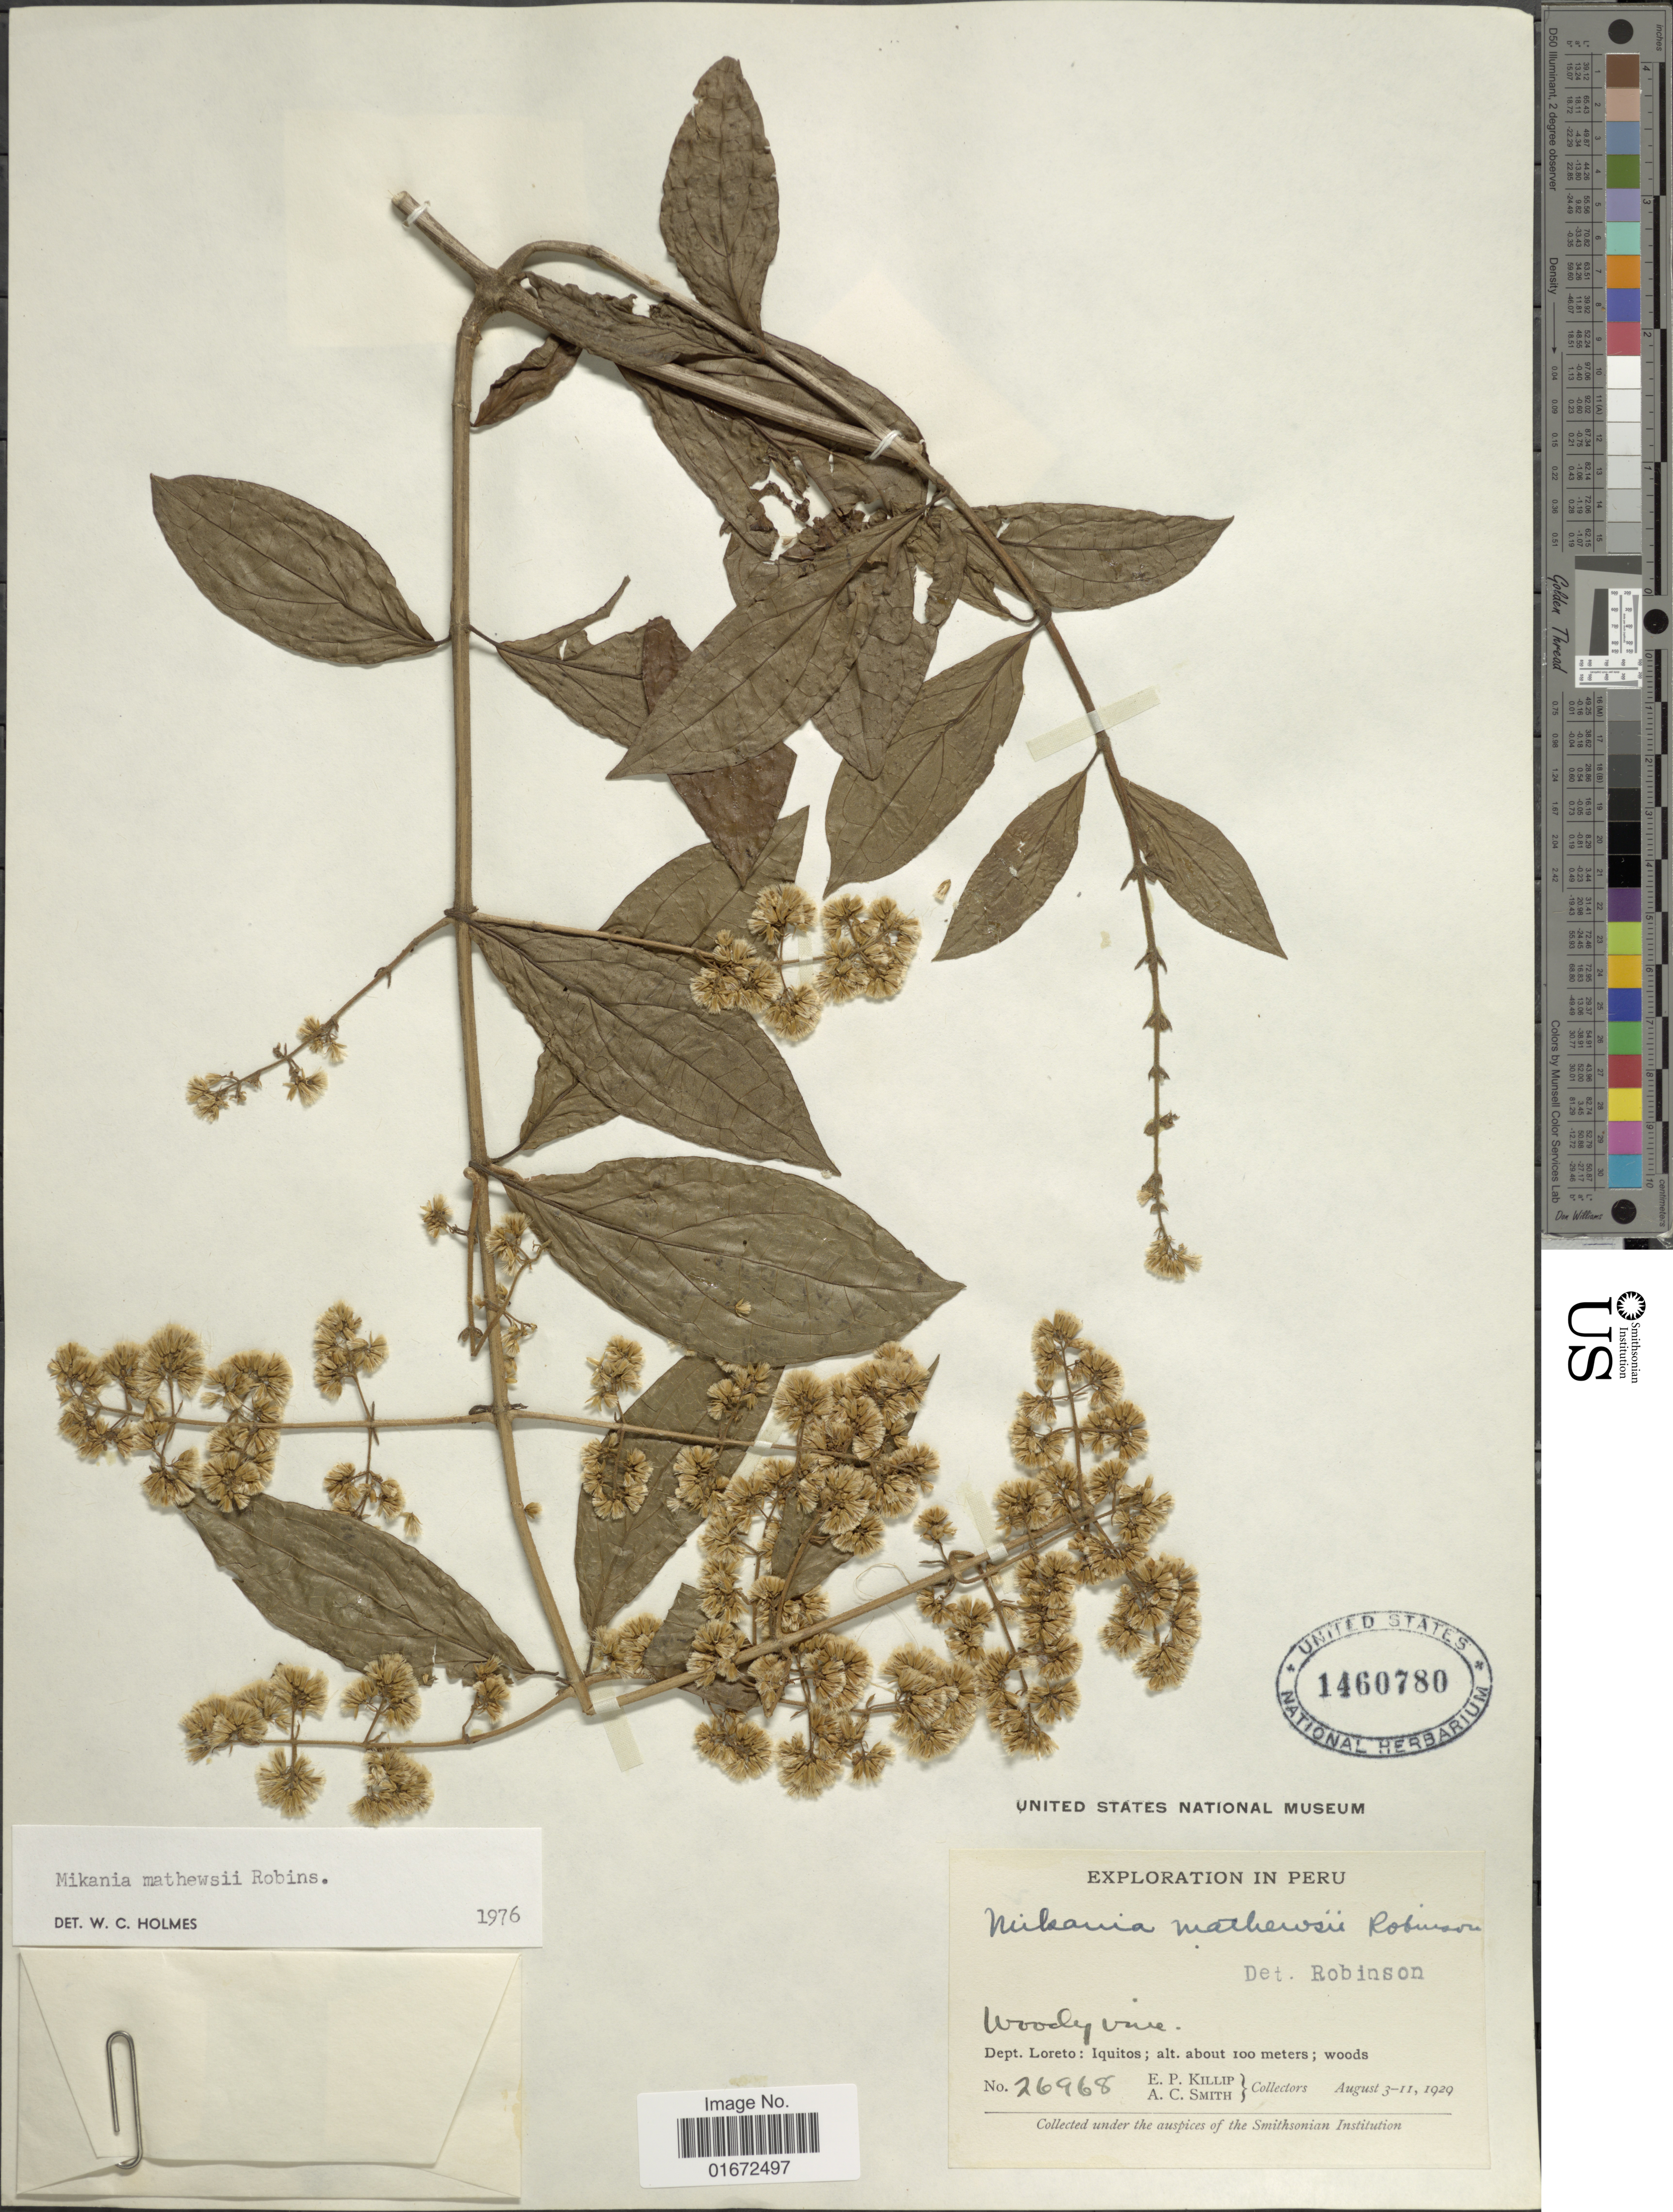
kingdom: Plantae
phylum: Tracheophyta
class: Magnoliopsida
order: Asterales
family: Asteraceae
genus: Mikania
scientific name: Mikania mathewsii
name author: B.L. Rob.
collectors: E. P. Killip & A. C. Smith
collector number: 26968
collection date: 1929-08-03/1929-08-11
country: Peru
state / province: Loreto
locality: Dept. Loreto: Iquitos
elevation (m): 100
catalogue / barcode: US 1460780